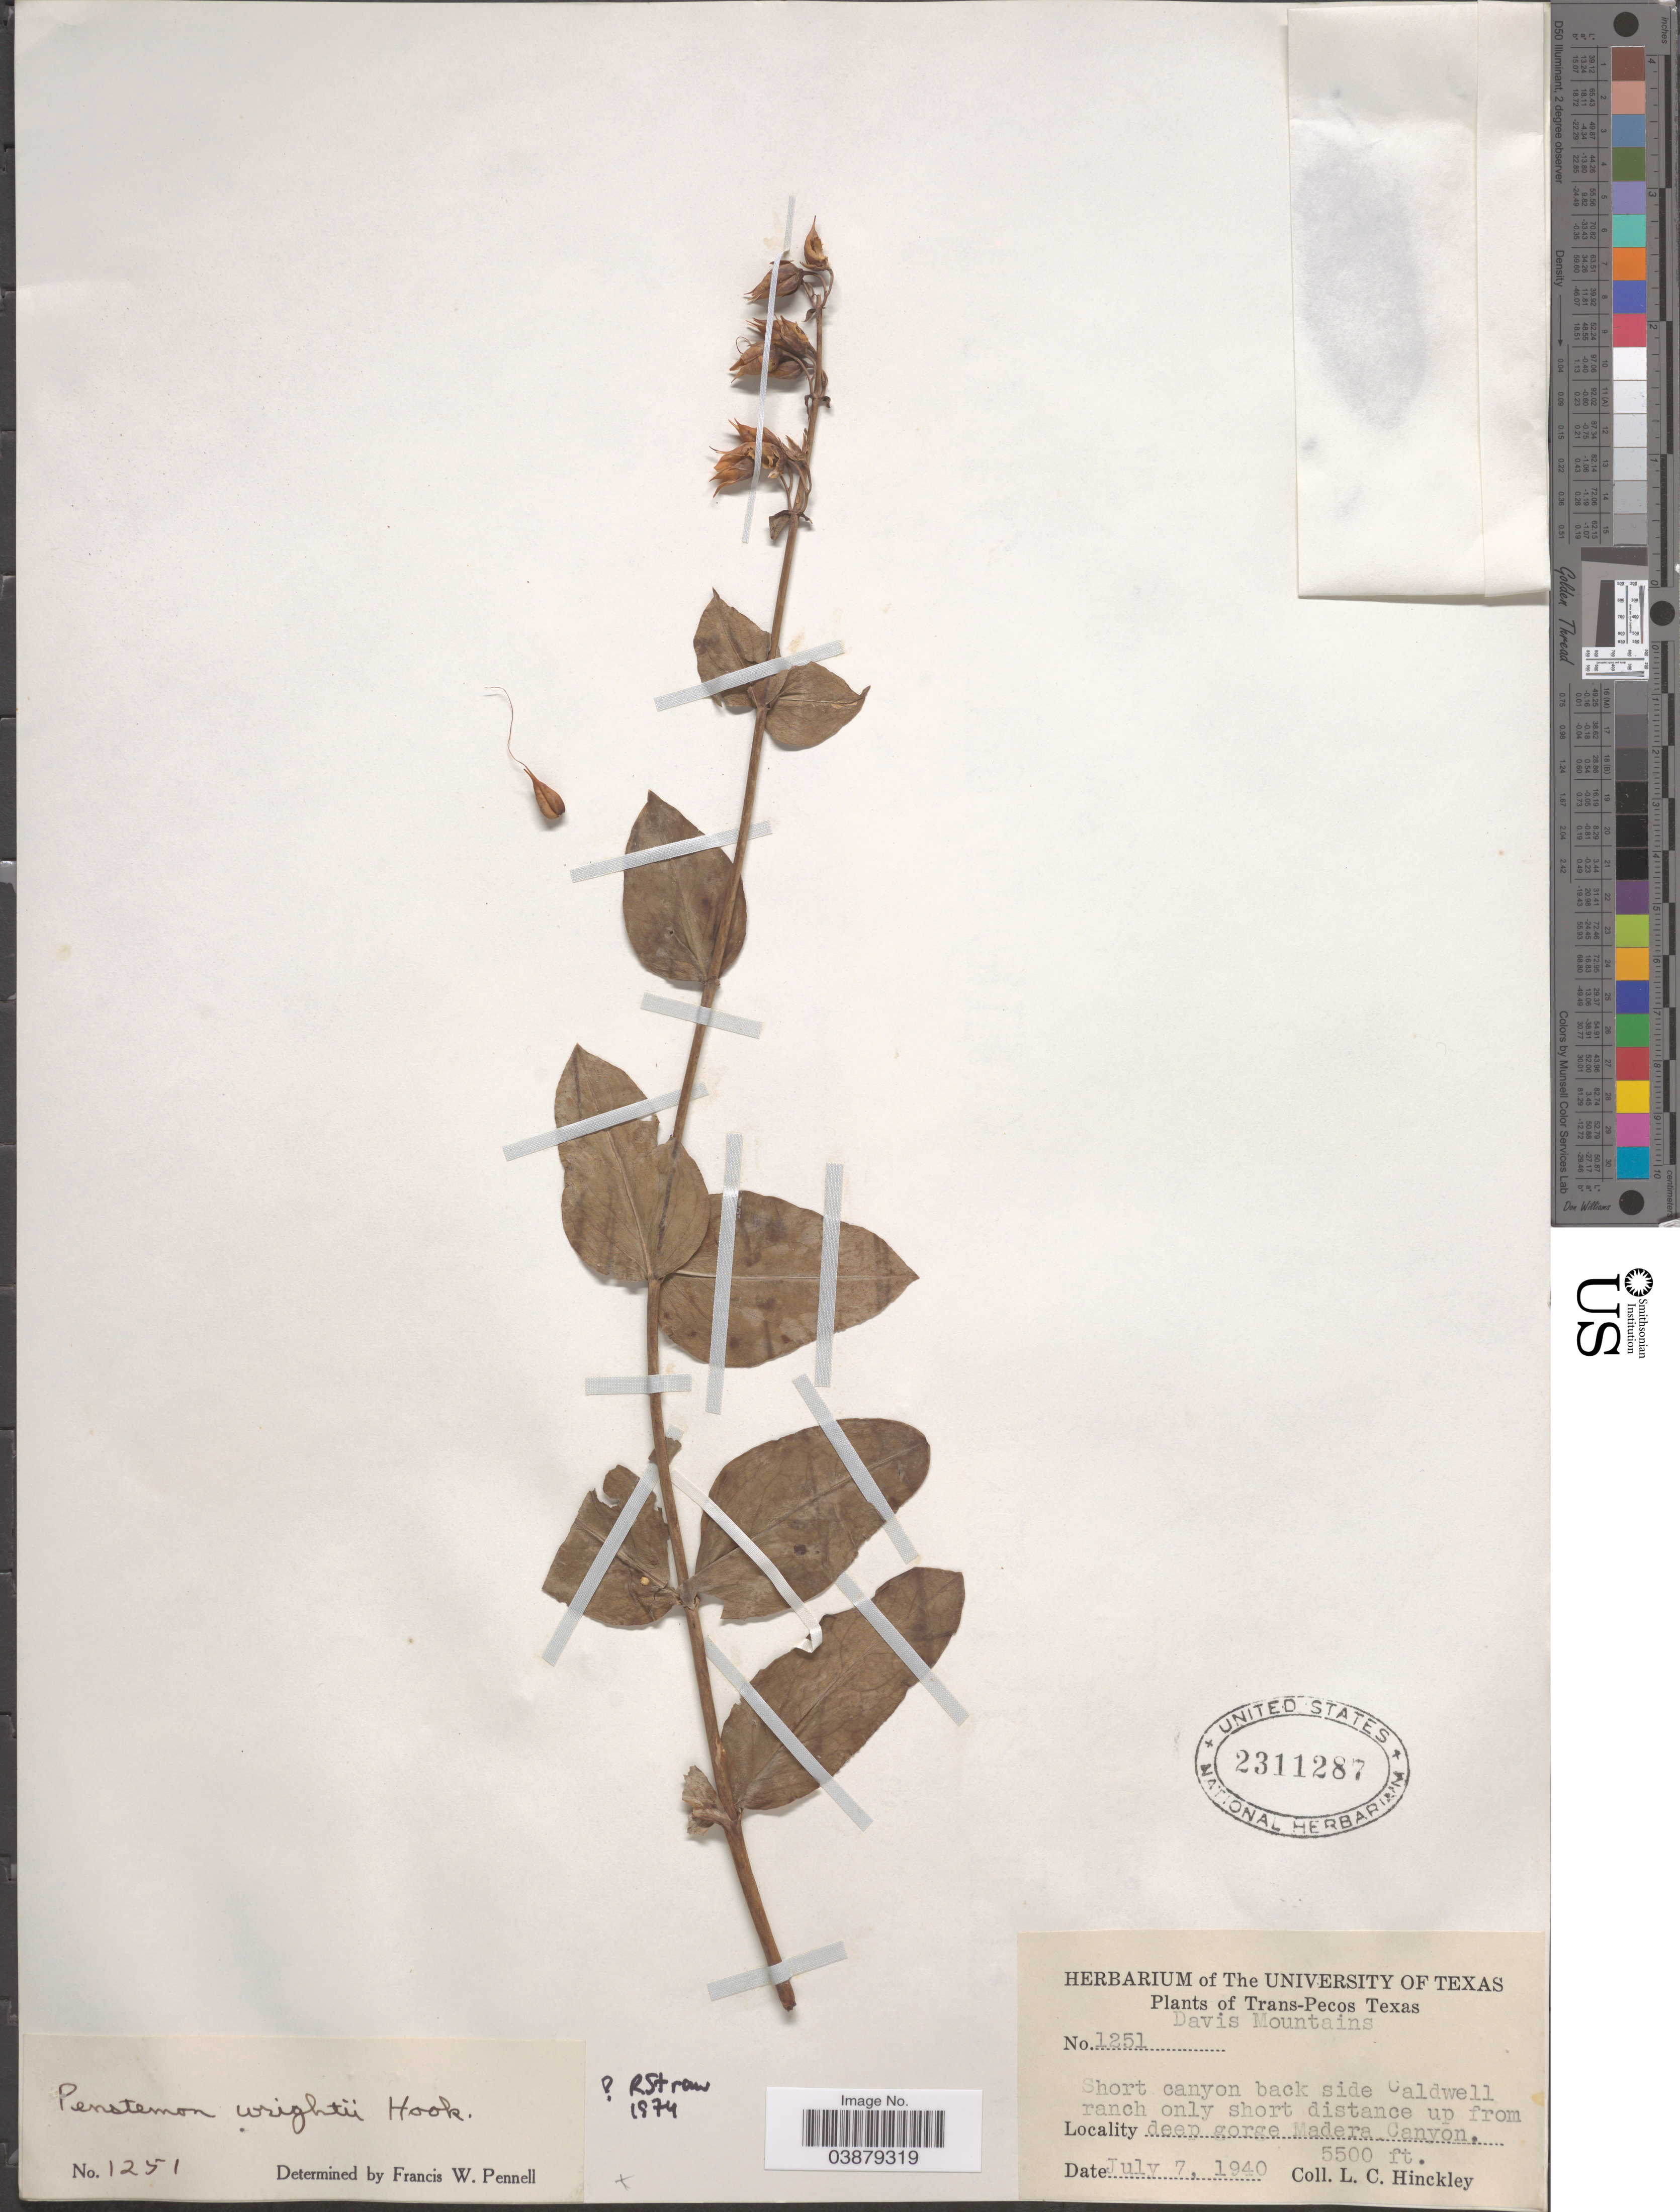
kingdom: Plantae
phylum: Tracheophyta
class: Magnoliopsida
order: Lamiales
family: Plantaginaceae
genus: Penstemon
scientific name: Penstemon wrightii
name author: Hook.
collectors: L. Hinckley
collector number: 1251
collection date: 1940-07-07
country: United States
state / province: Texas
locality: Trans-Pecos Texas. Davis Mountains. Short canyon back side Caldwell ranch only short distance up from deep gorge Madera Canyon.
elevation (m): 1676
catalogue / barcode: US 2311287